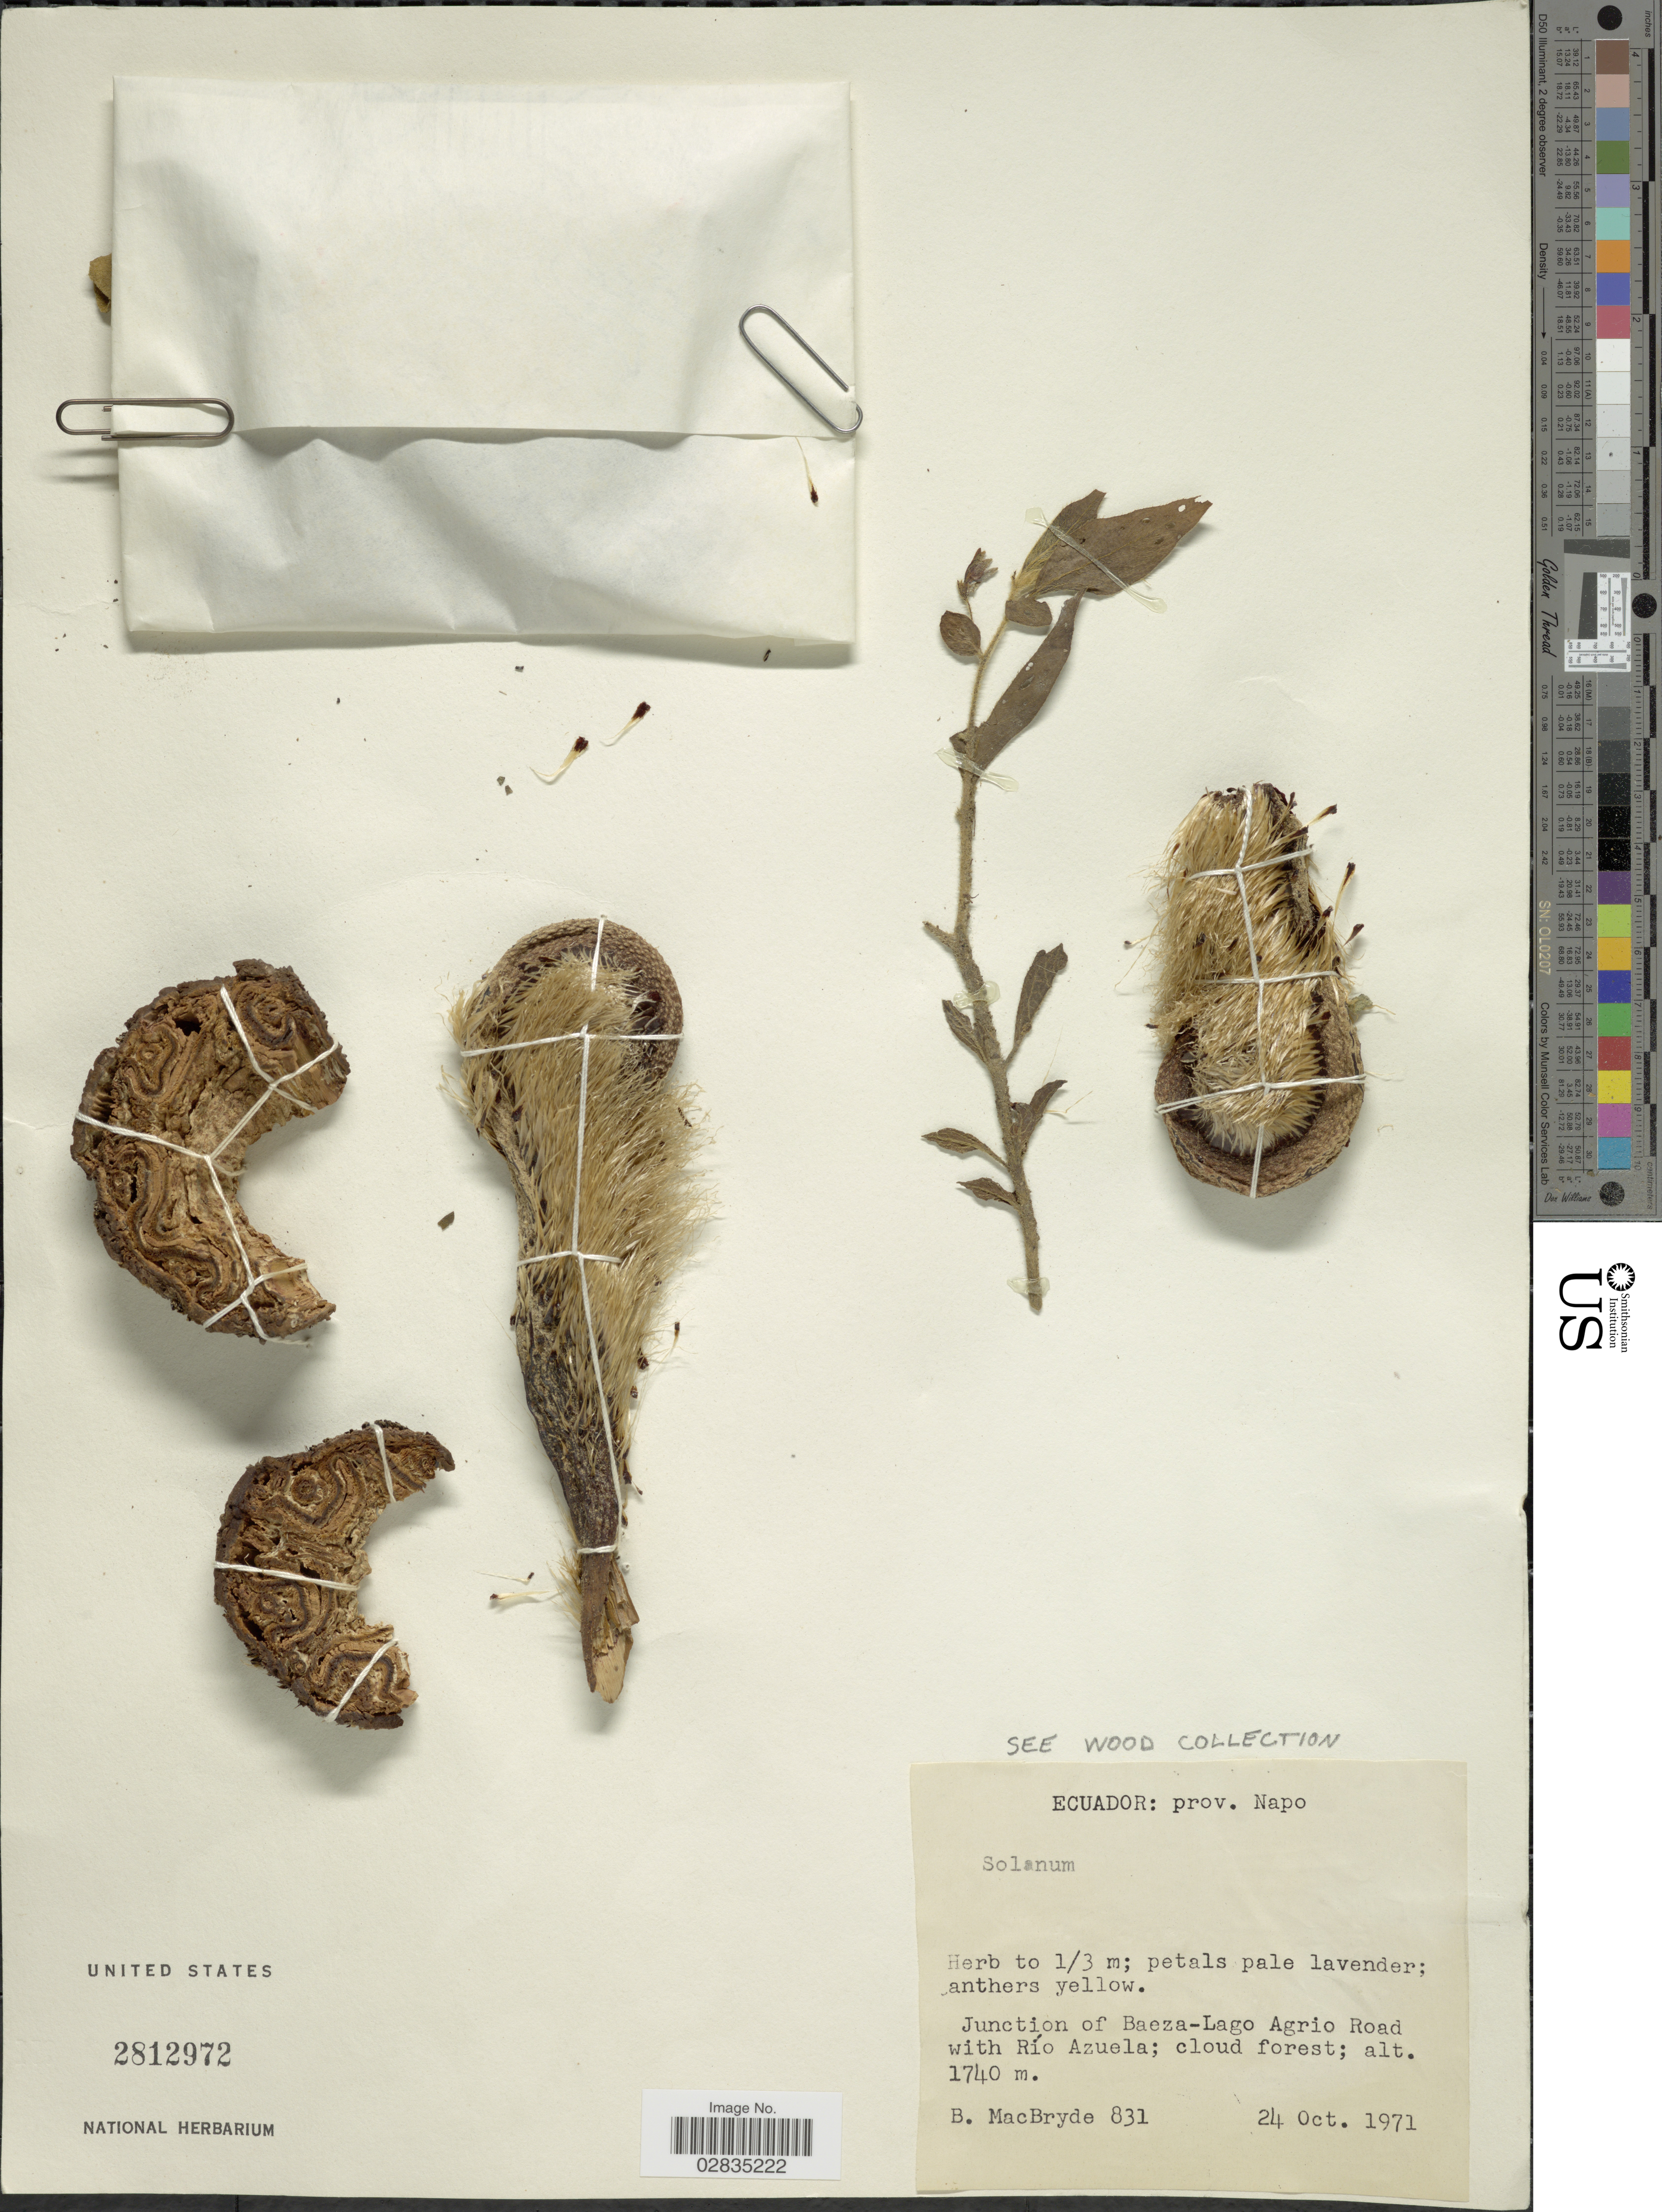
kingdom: Plantae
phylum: Tracheophyta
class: Magnoliopsida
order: Solanales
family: Solanaceae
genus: Solanum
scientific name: Solanum sp.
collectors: B. MacBryde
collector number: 831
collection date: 1971-10-24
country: Ecuador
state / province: Napo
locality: Junction of Baeza-Lago Agrio Road with Río Azuela.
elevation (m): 1740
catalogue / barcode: US 2812972